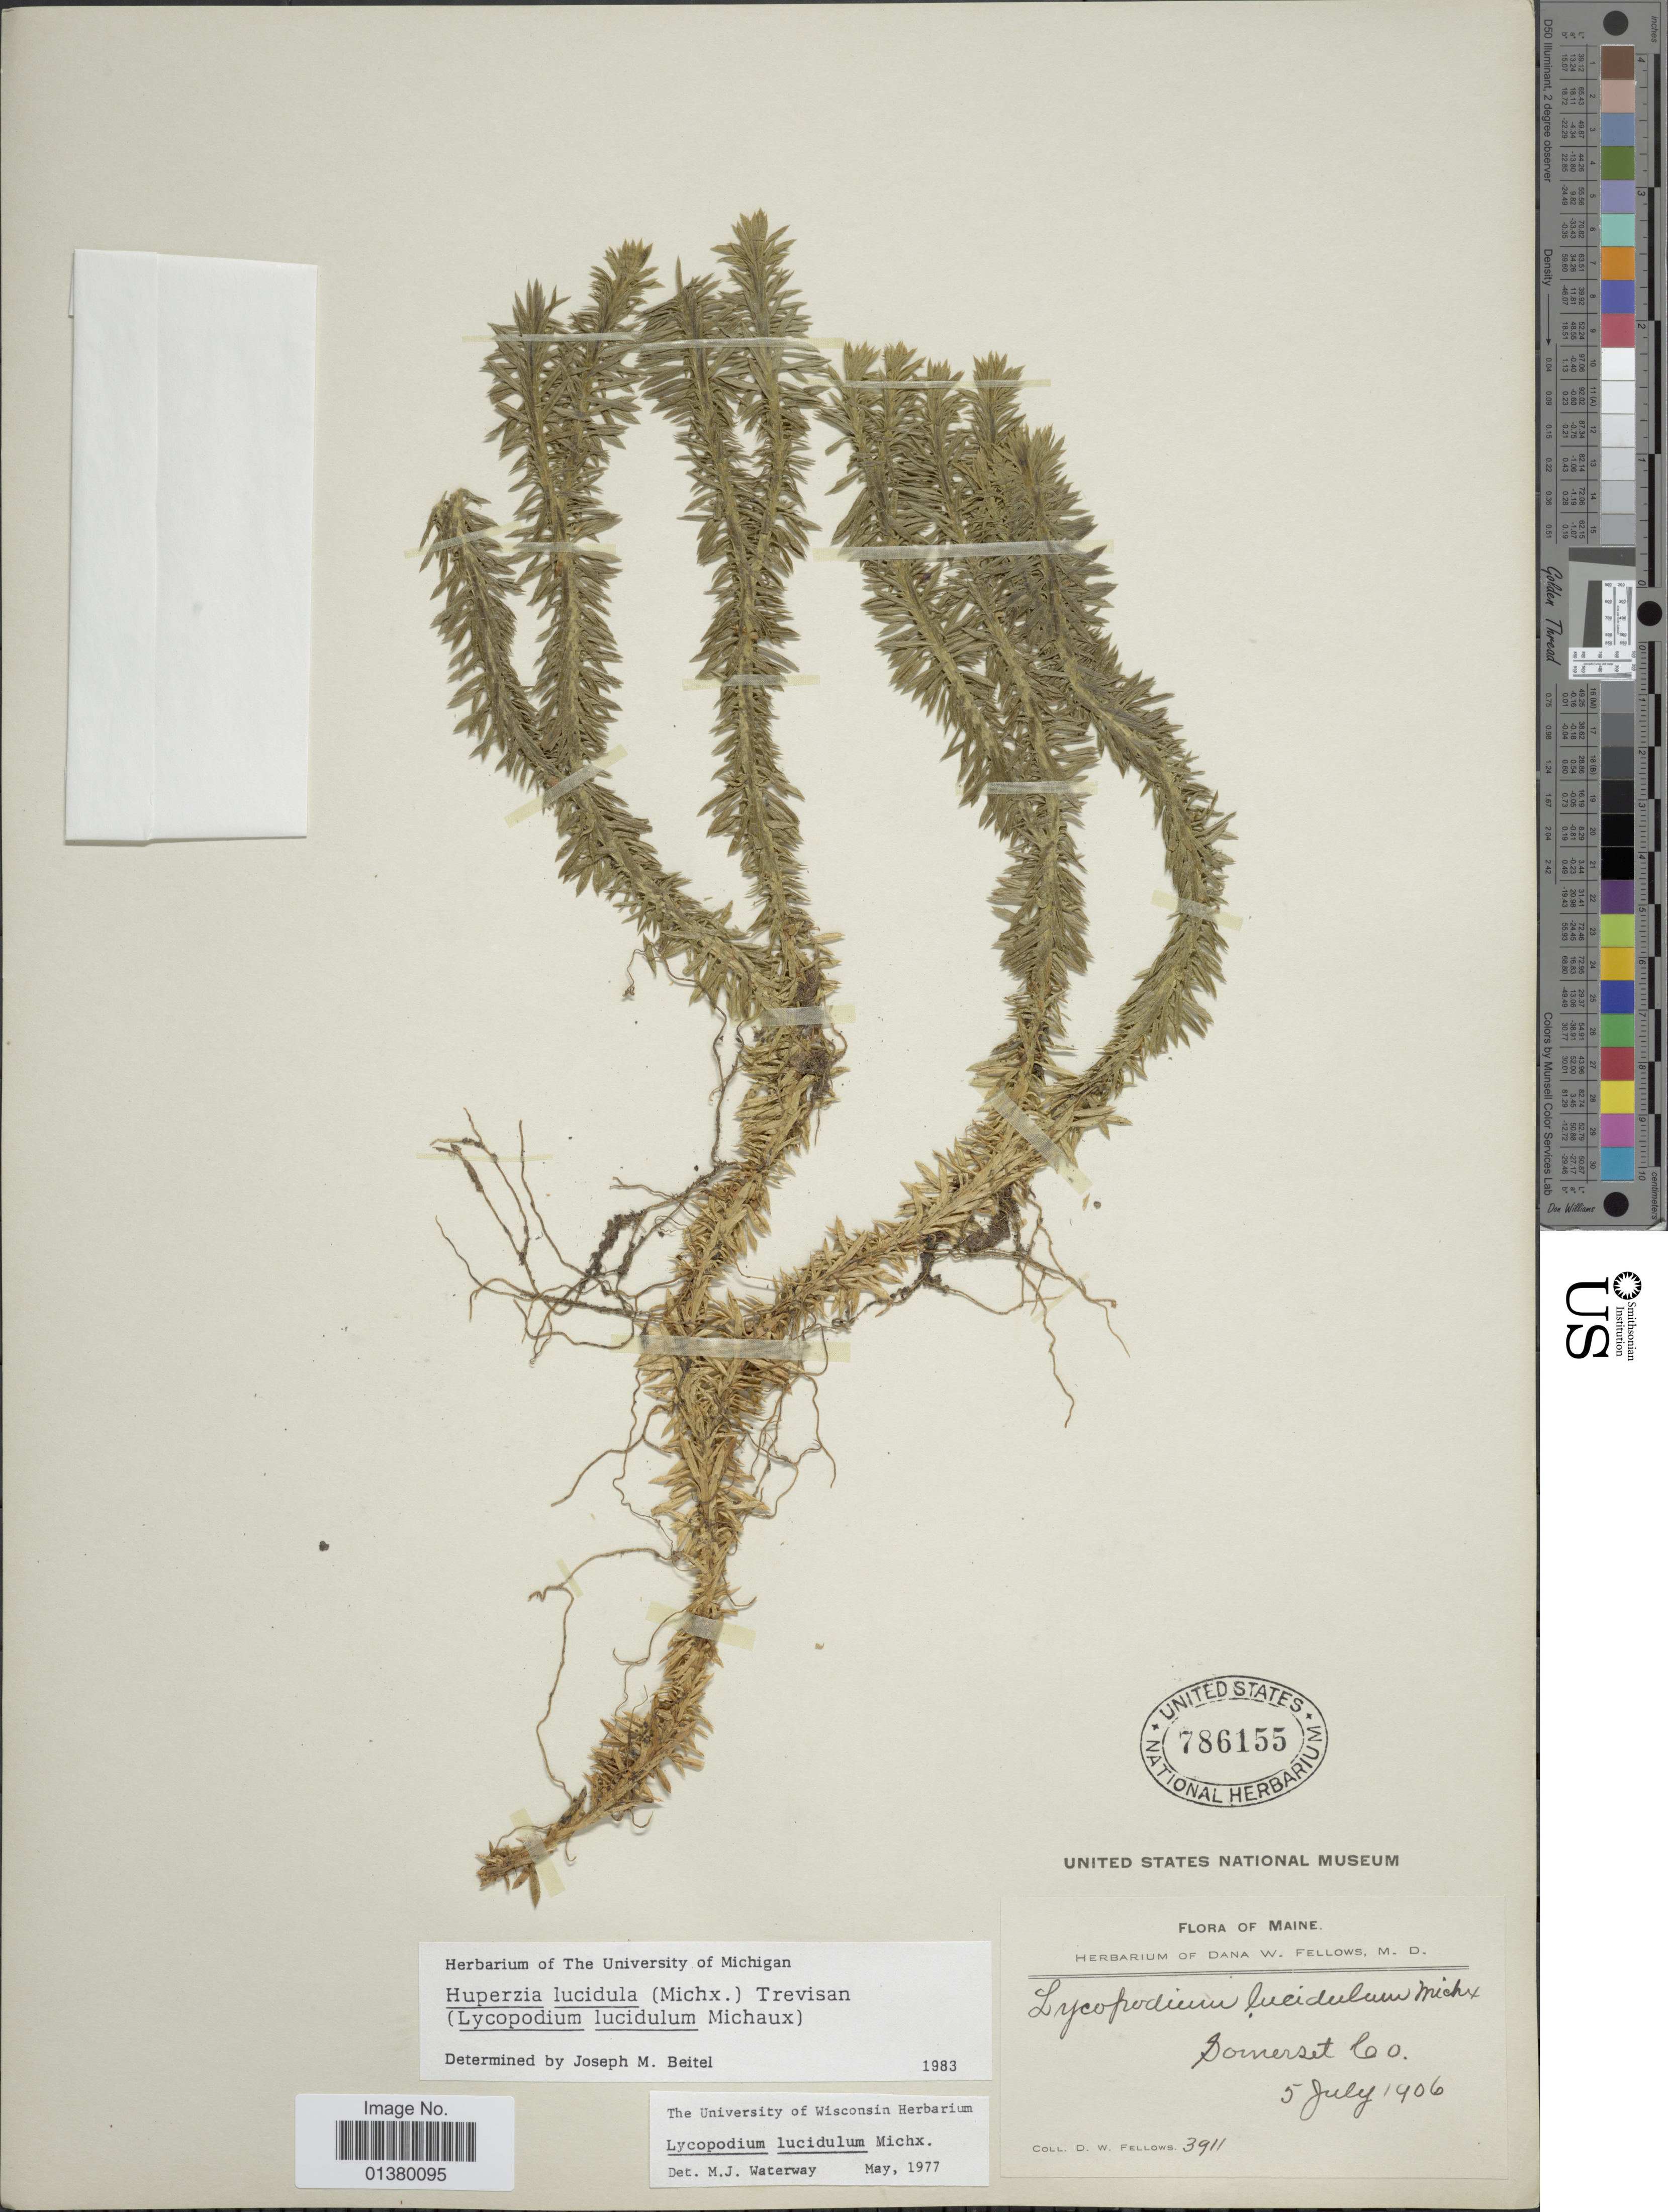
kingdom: Plantae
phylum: Tracheophyta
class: Lycopodiopsida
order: Lycopodiales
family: Lycopodiaceae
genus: Huperzia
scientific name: Huperzia lucidula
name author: (Michx.) Trevis.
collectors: D. W. Fellows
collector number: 3911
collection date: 1906-07-05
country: United States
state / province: Maine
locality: Somerset Co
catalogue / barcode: US 786155